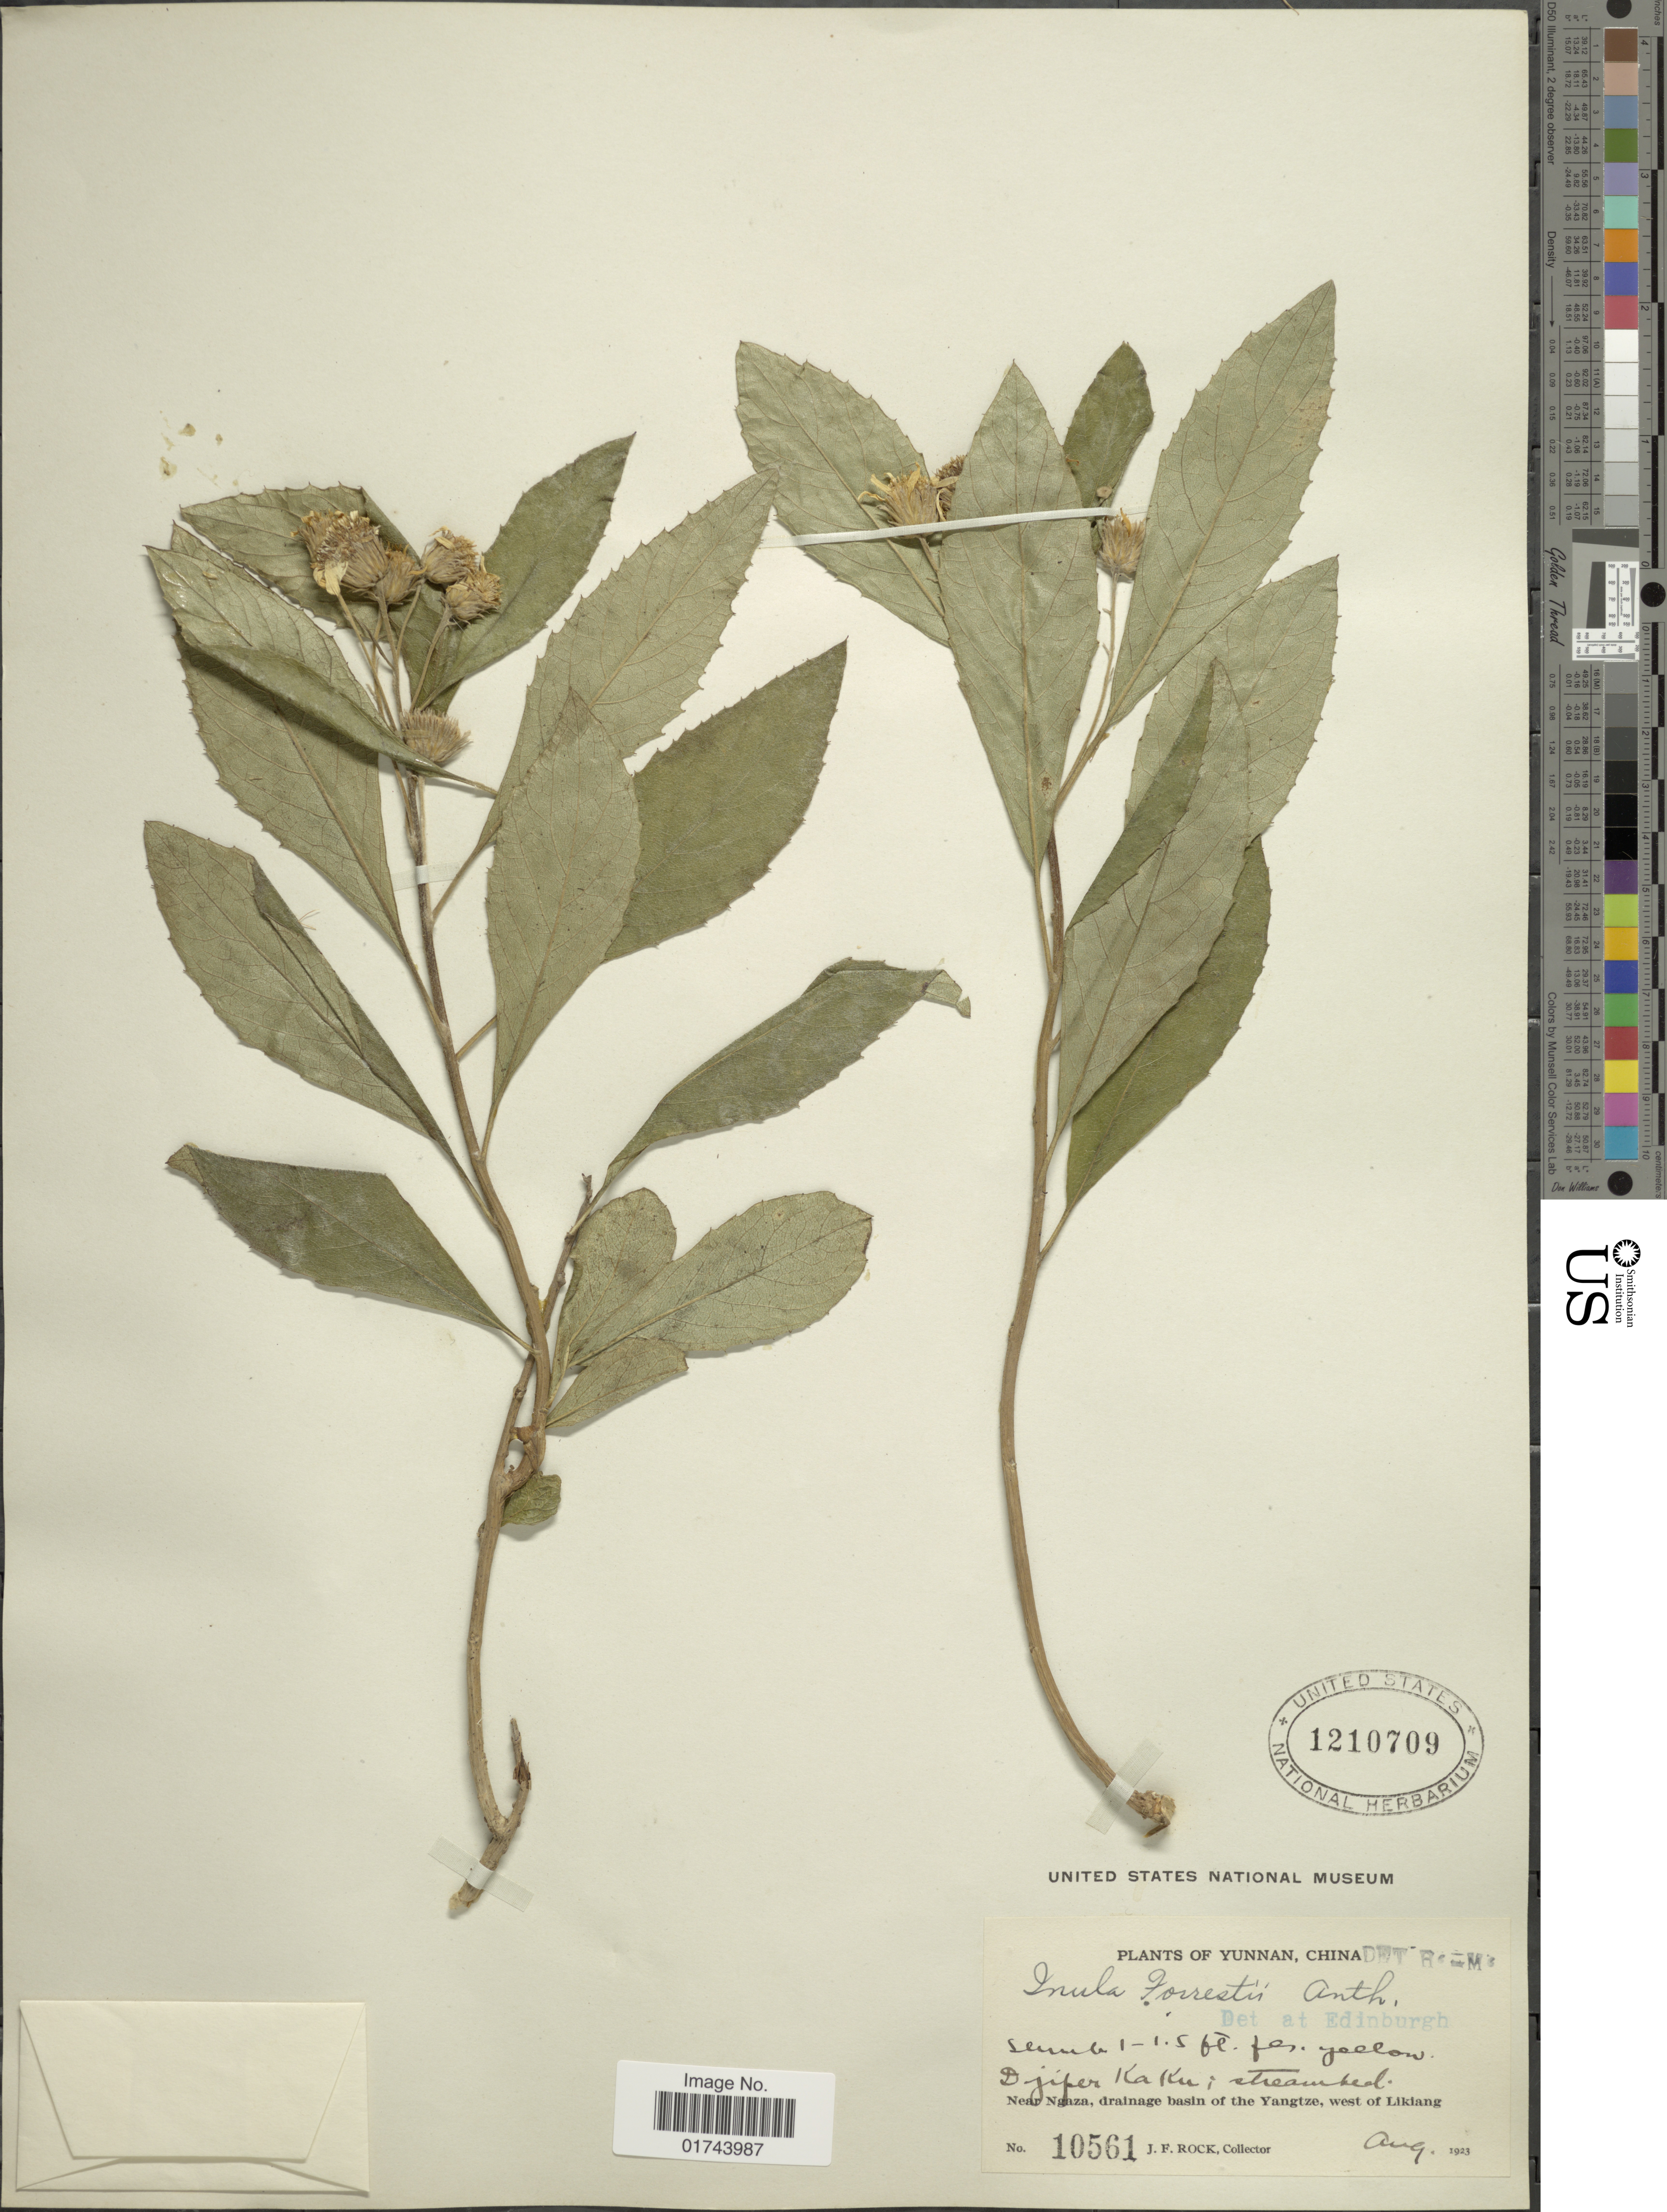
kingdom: Plantae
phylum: Tracheophyta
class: Magnoliopsida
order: Asterales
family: Asteraceae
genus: Inula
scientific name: Inula forrestii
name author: J. Anthony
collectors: J. Rock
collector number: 10561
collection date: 1923-08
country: China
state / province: Yunnan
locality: Near Ngaza, drainage basin of the Yangtze, west of Likiang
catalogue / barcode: US 1210709